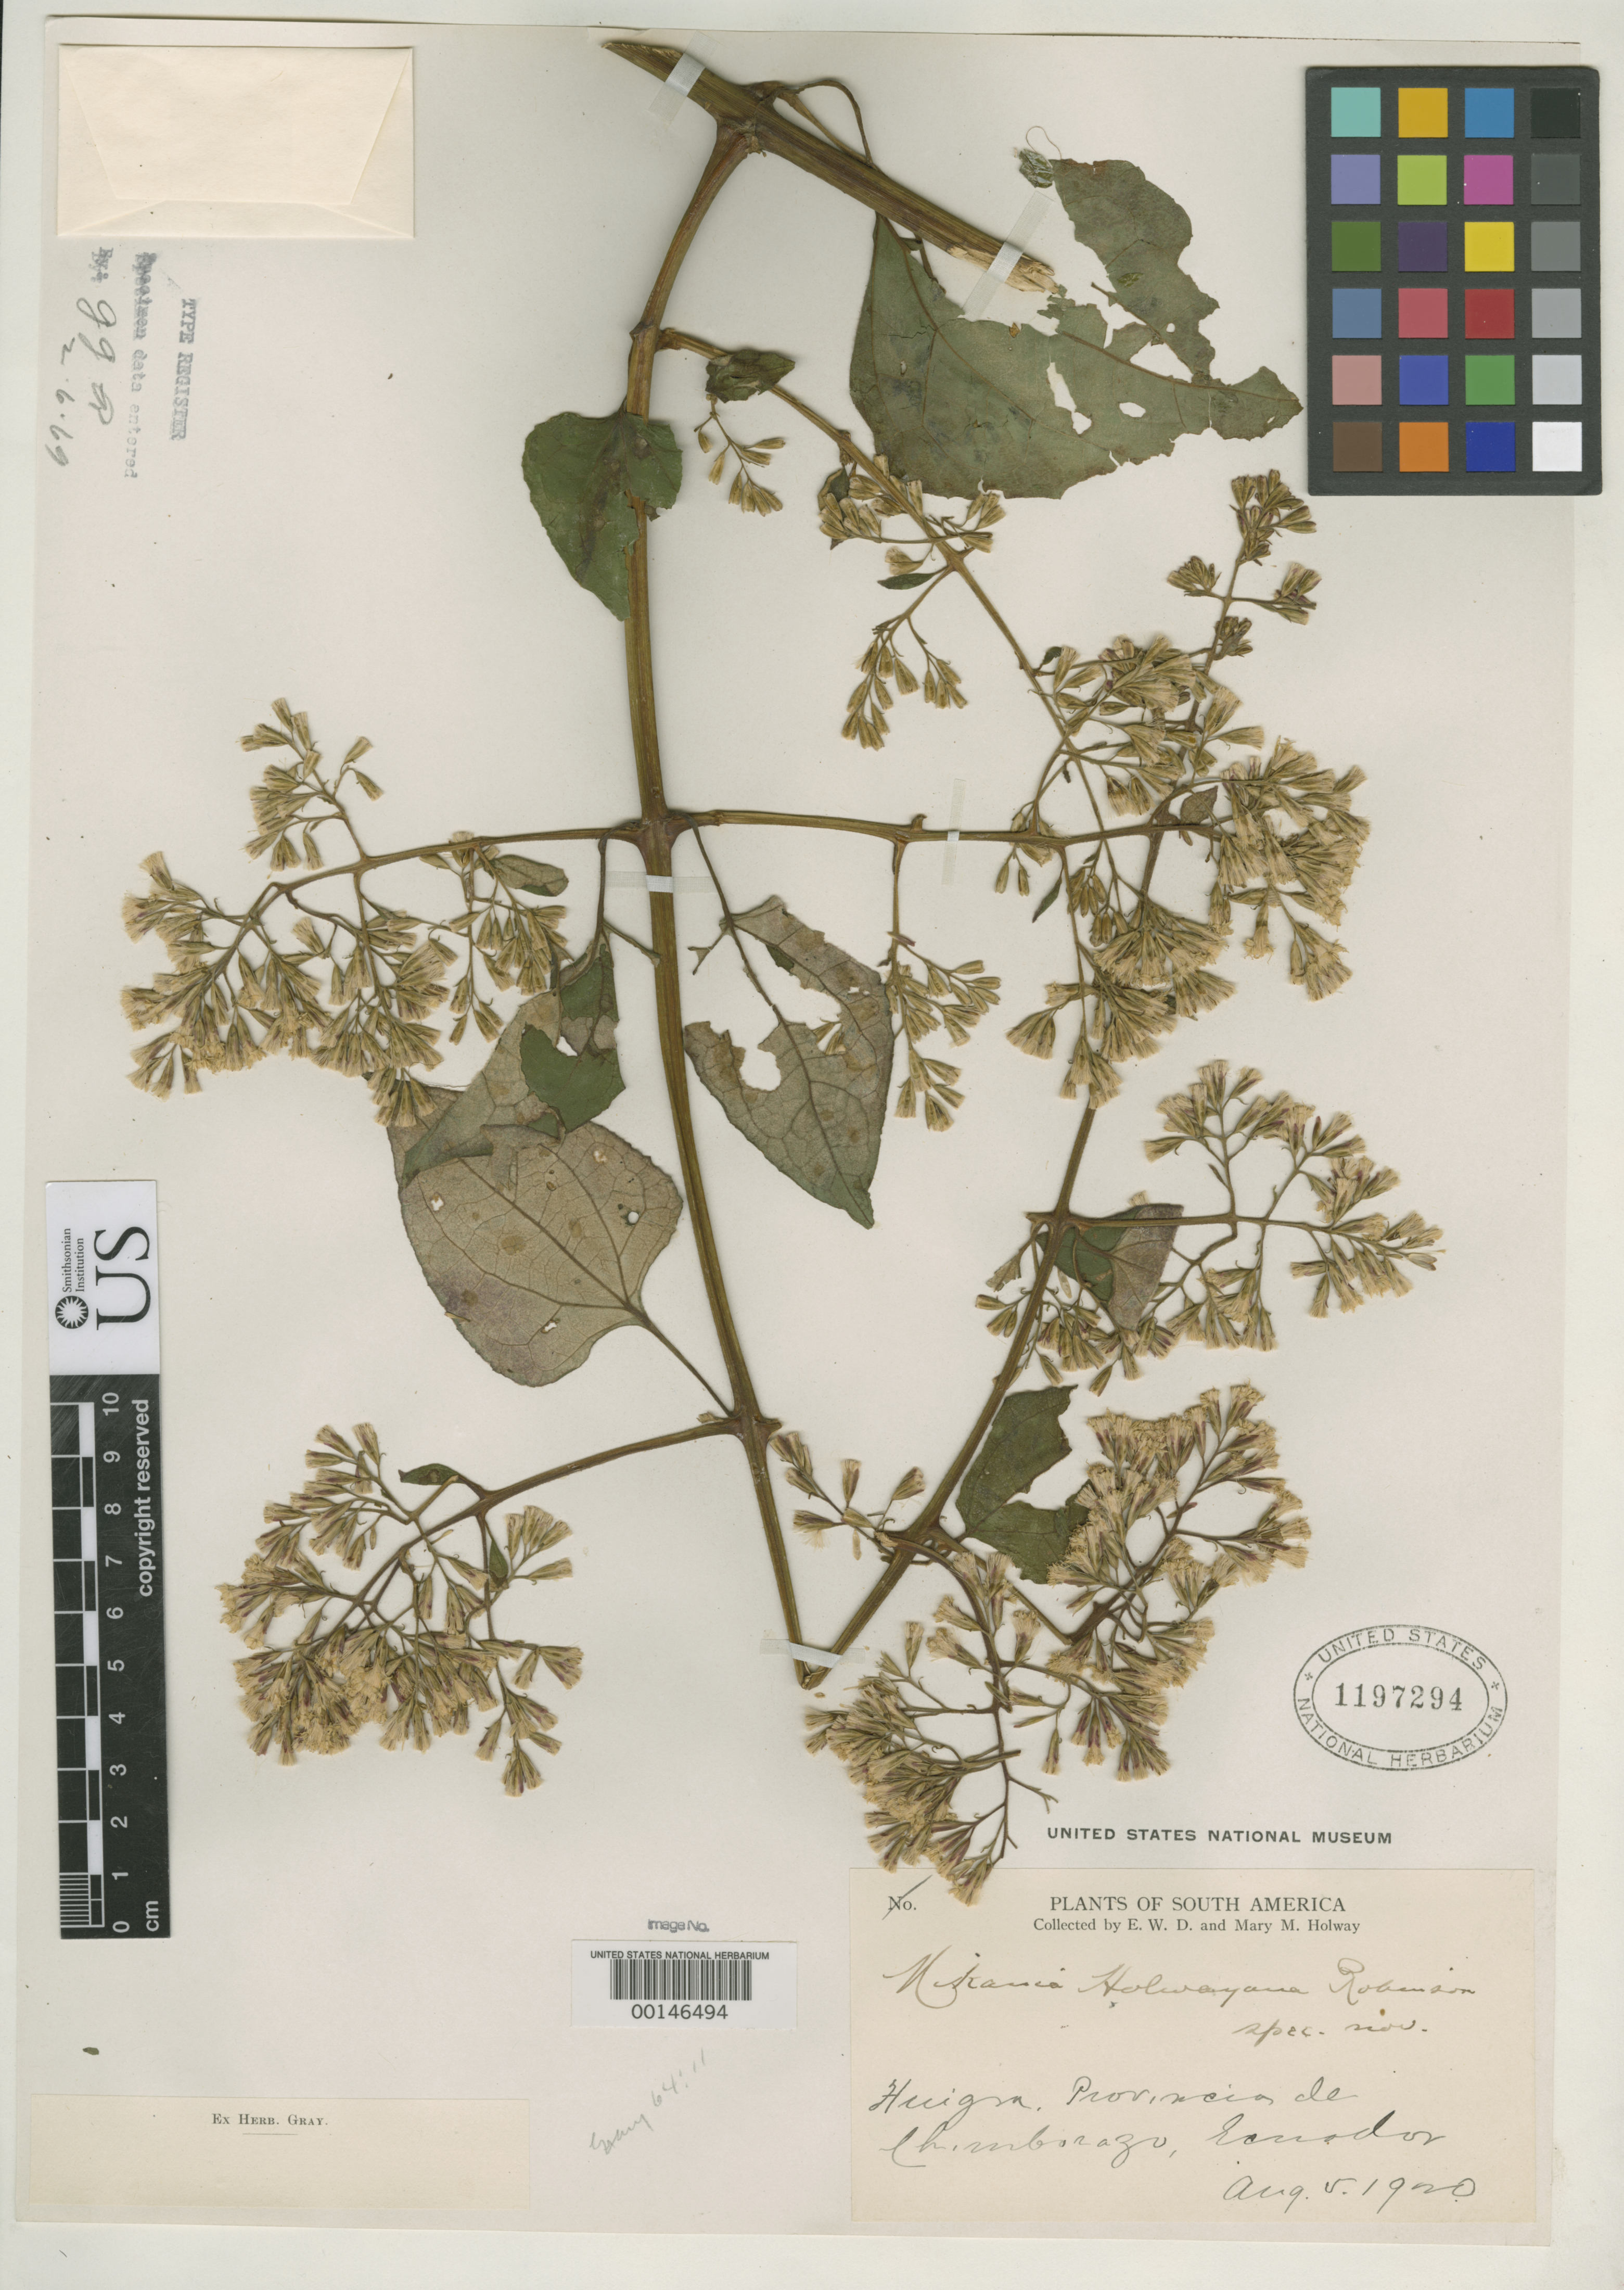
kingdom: Plantae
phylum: Tracheophyta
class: Magnoliopsida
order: Asterales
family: Asteraceae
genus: Mikania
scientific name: Mikania holwayana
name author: B.L. Rob.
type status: Type Collection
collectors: E. W. D. Holway & M. M. Holway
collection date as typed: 05 Aug 1920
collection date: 1920-08-05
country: Ecuador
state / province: Chimborazo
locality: Huigra.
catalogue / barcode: US 1197294